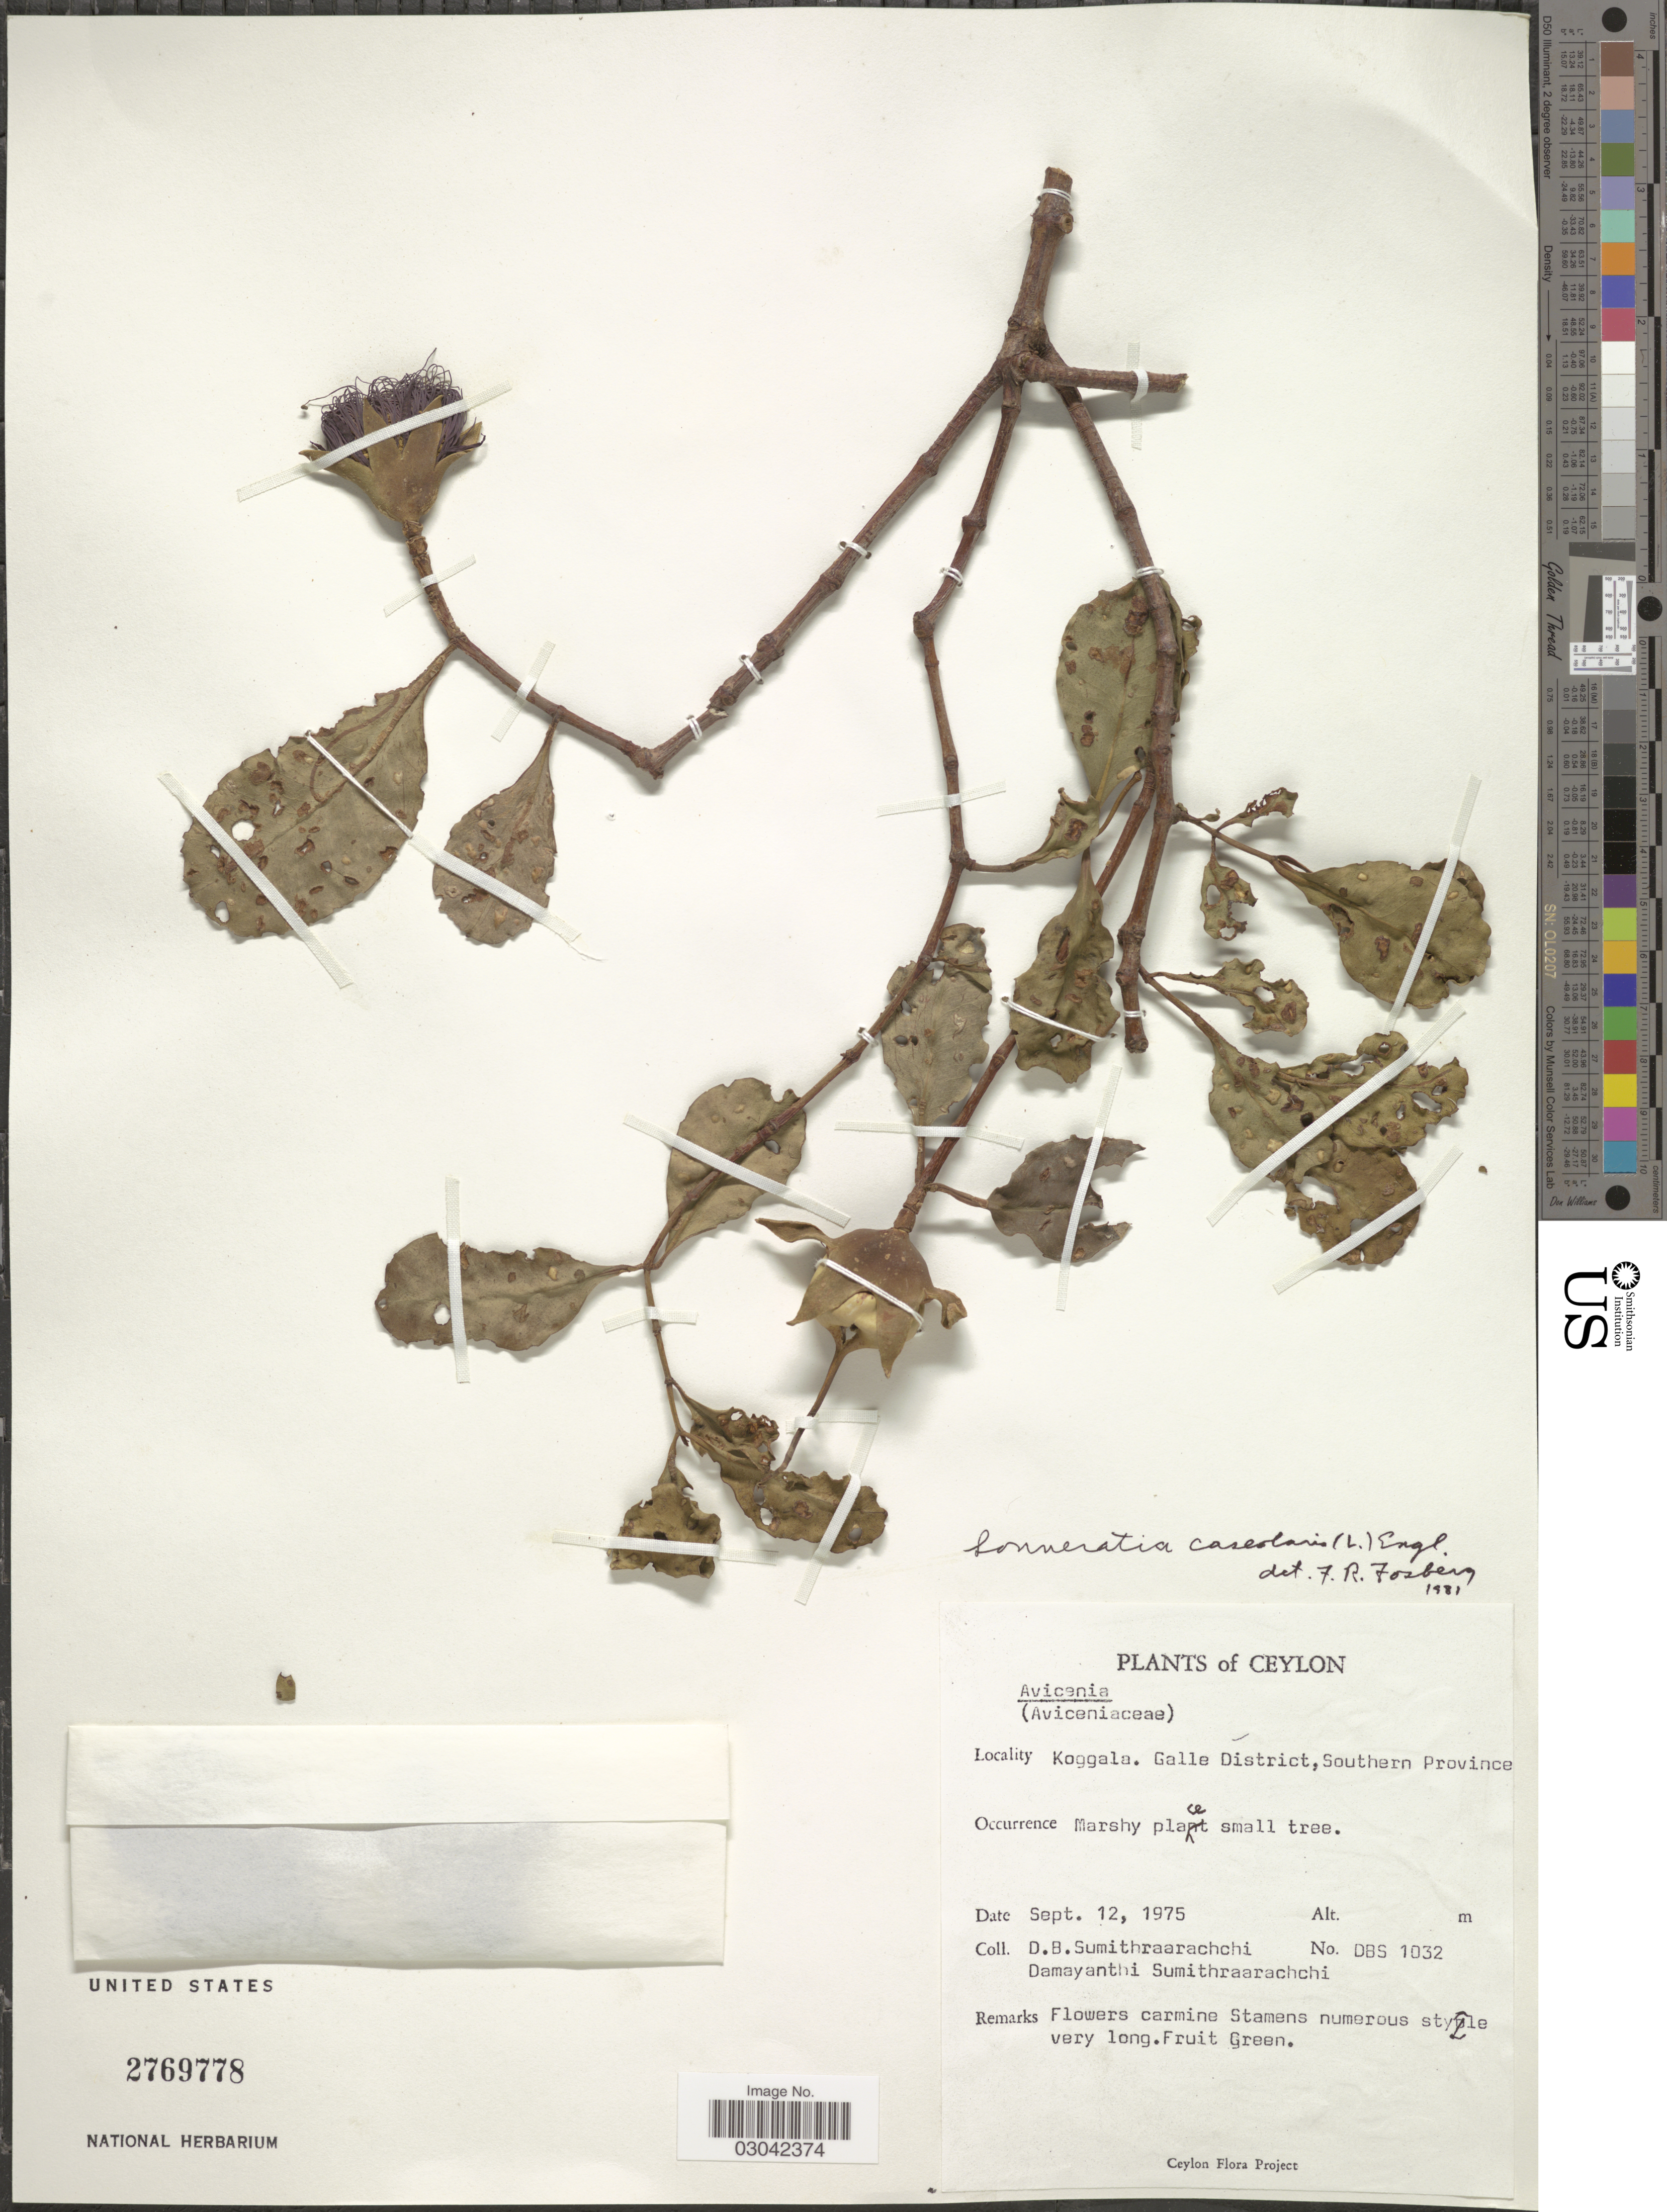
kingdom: Plantae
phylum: Tracheophyta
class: Magnoliopsida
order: Myrtales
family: Lythraceae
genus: Sonneratia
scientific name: Sonneratia caseolaris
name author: (L.) Engl.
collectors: D. B. Sumithraarachchi & D. Sumithraarachchi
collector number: DBS1032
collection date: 1975-09-12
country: Sri Lanka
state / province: Southern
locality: Ceylon. Koggala. Galle District.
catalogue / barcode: US 2769778